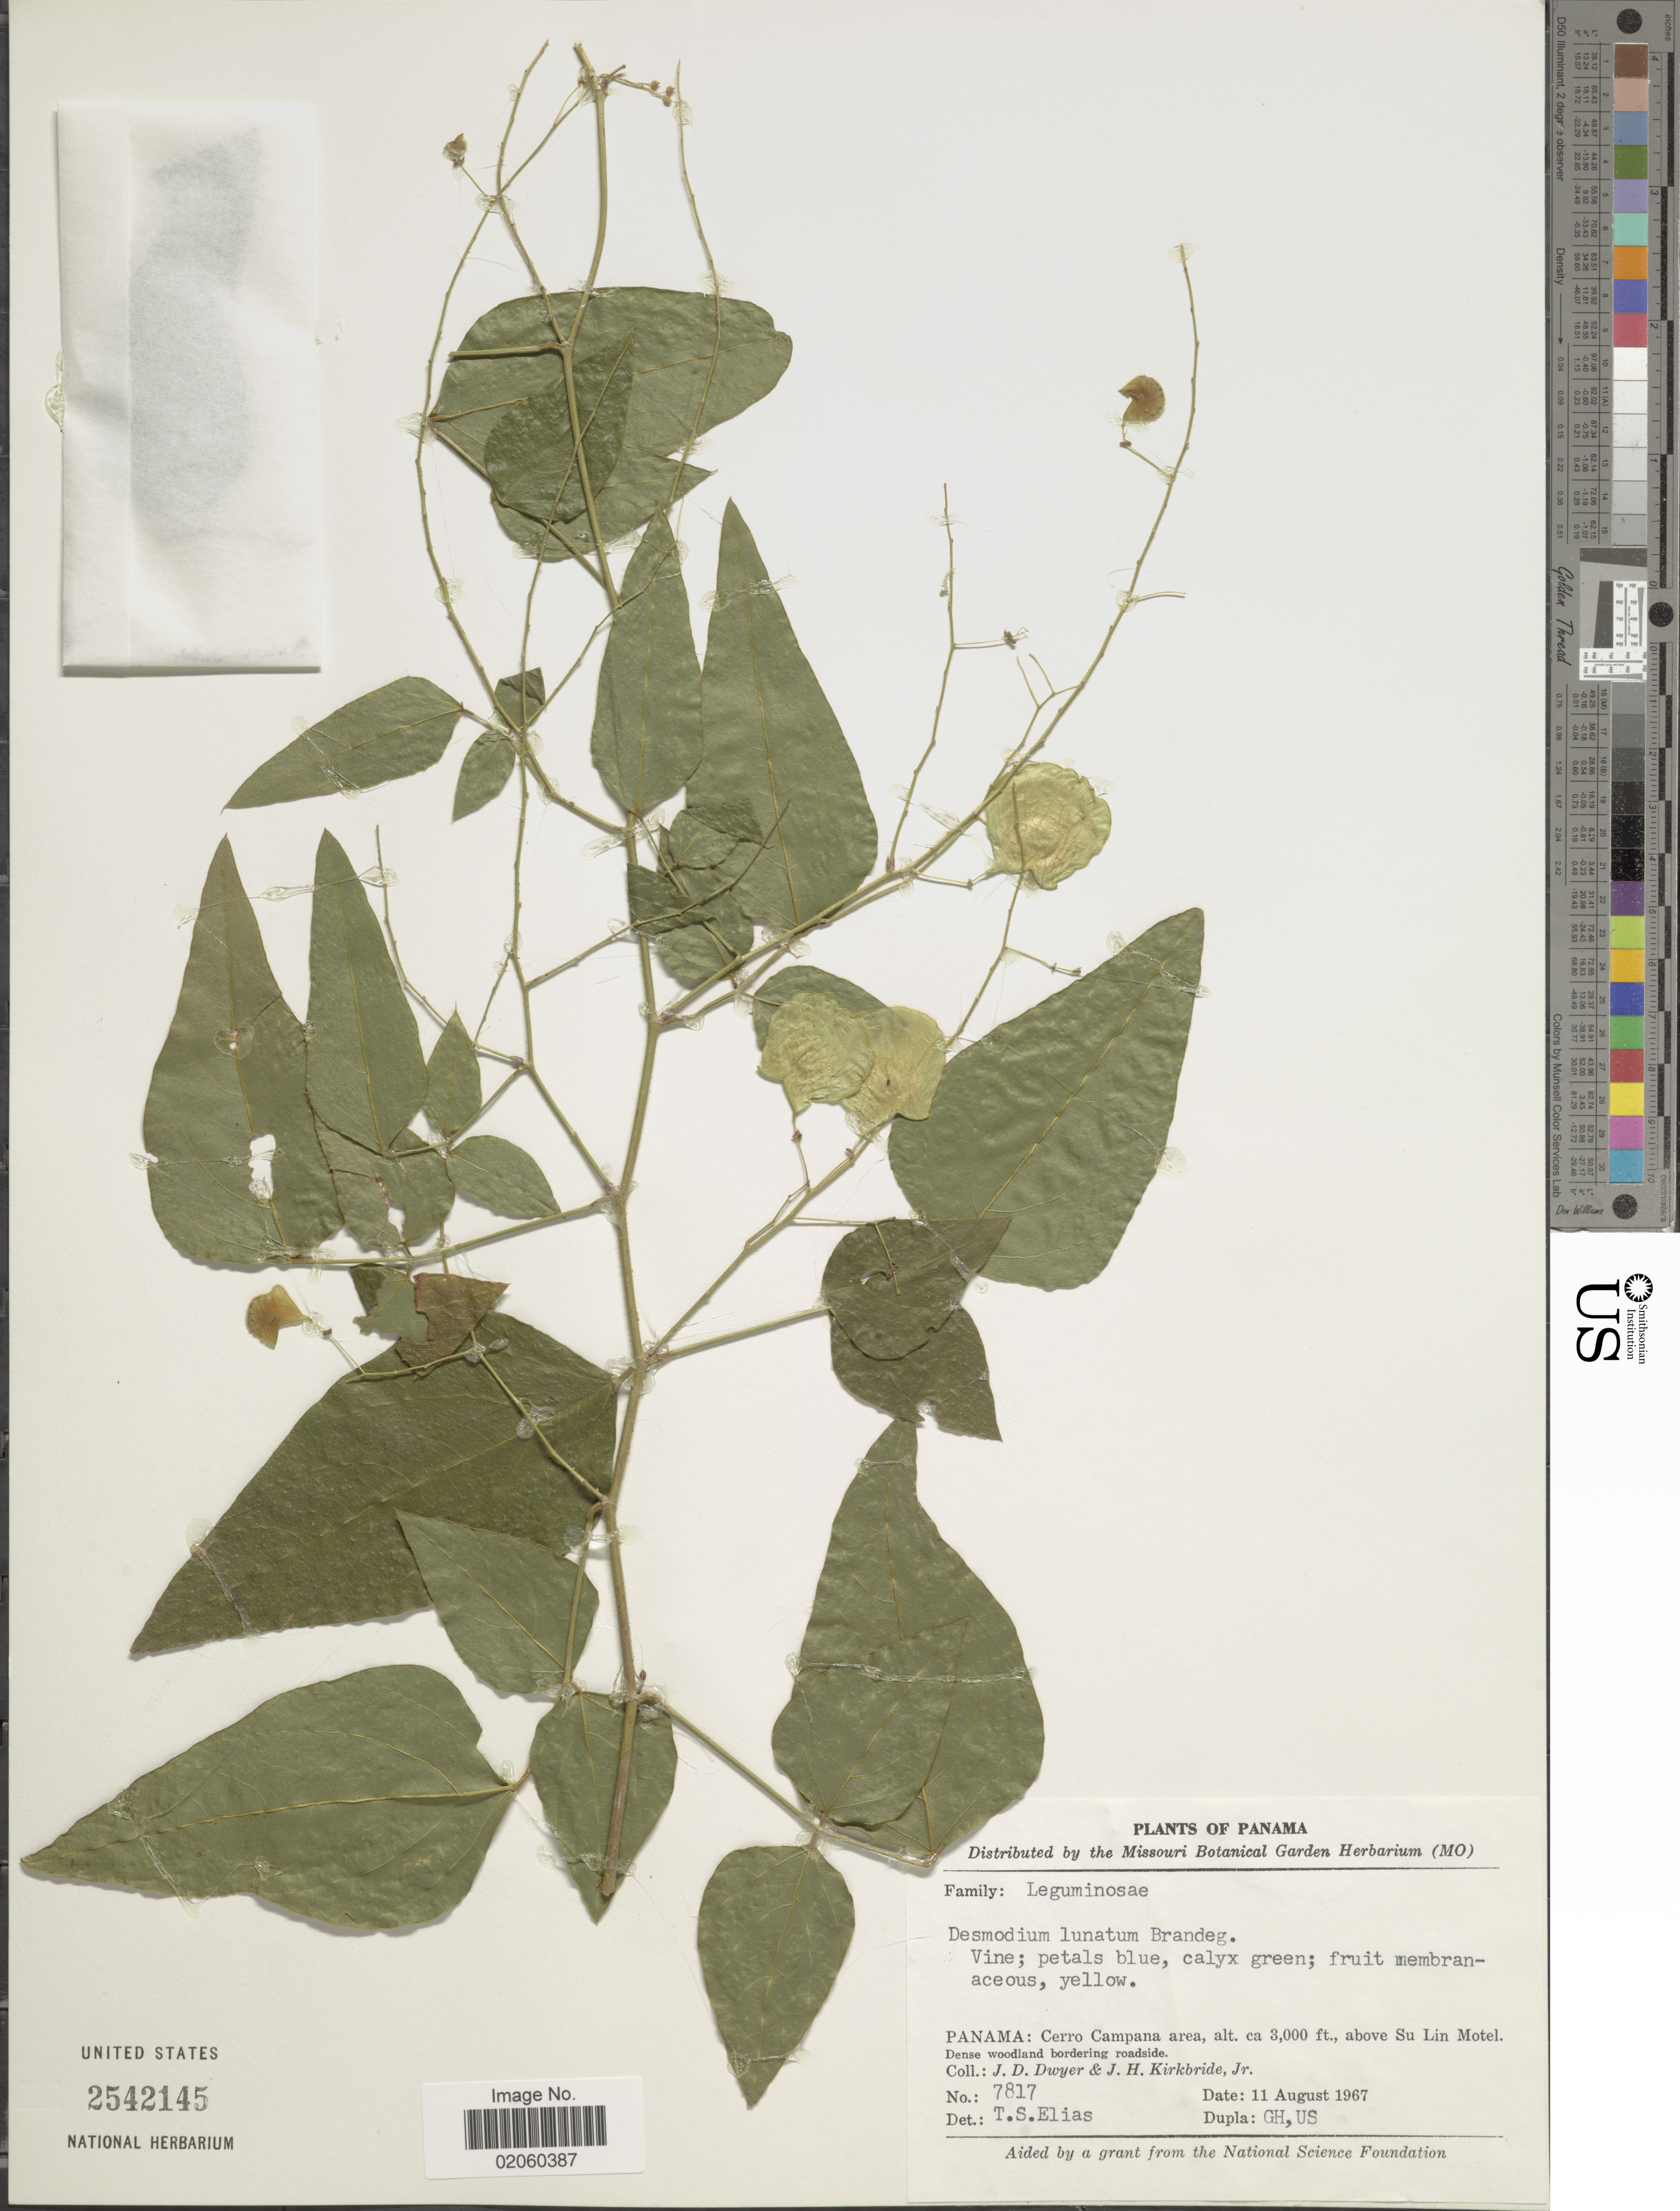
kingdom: Plantae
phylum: Tracheophyta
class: Magnoliopsida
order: Fabales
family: Fabaceae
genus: Desmodium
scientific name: Desmodium lunatum Brandegee, nom. illeg.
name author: Brandegee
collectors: J. A. Duke & J. D. Dwyer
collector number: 7817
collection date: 1967-08-11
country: Panama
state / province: Panamá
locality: Panama: Cerro Campana area, above Su Lin Motel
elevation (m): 914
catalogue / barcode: US 2542145